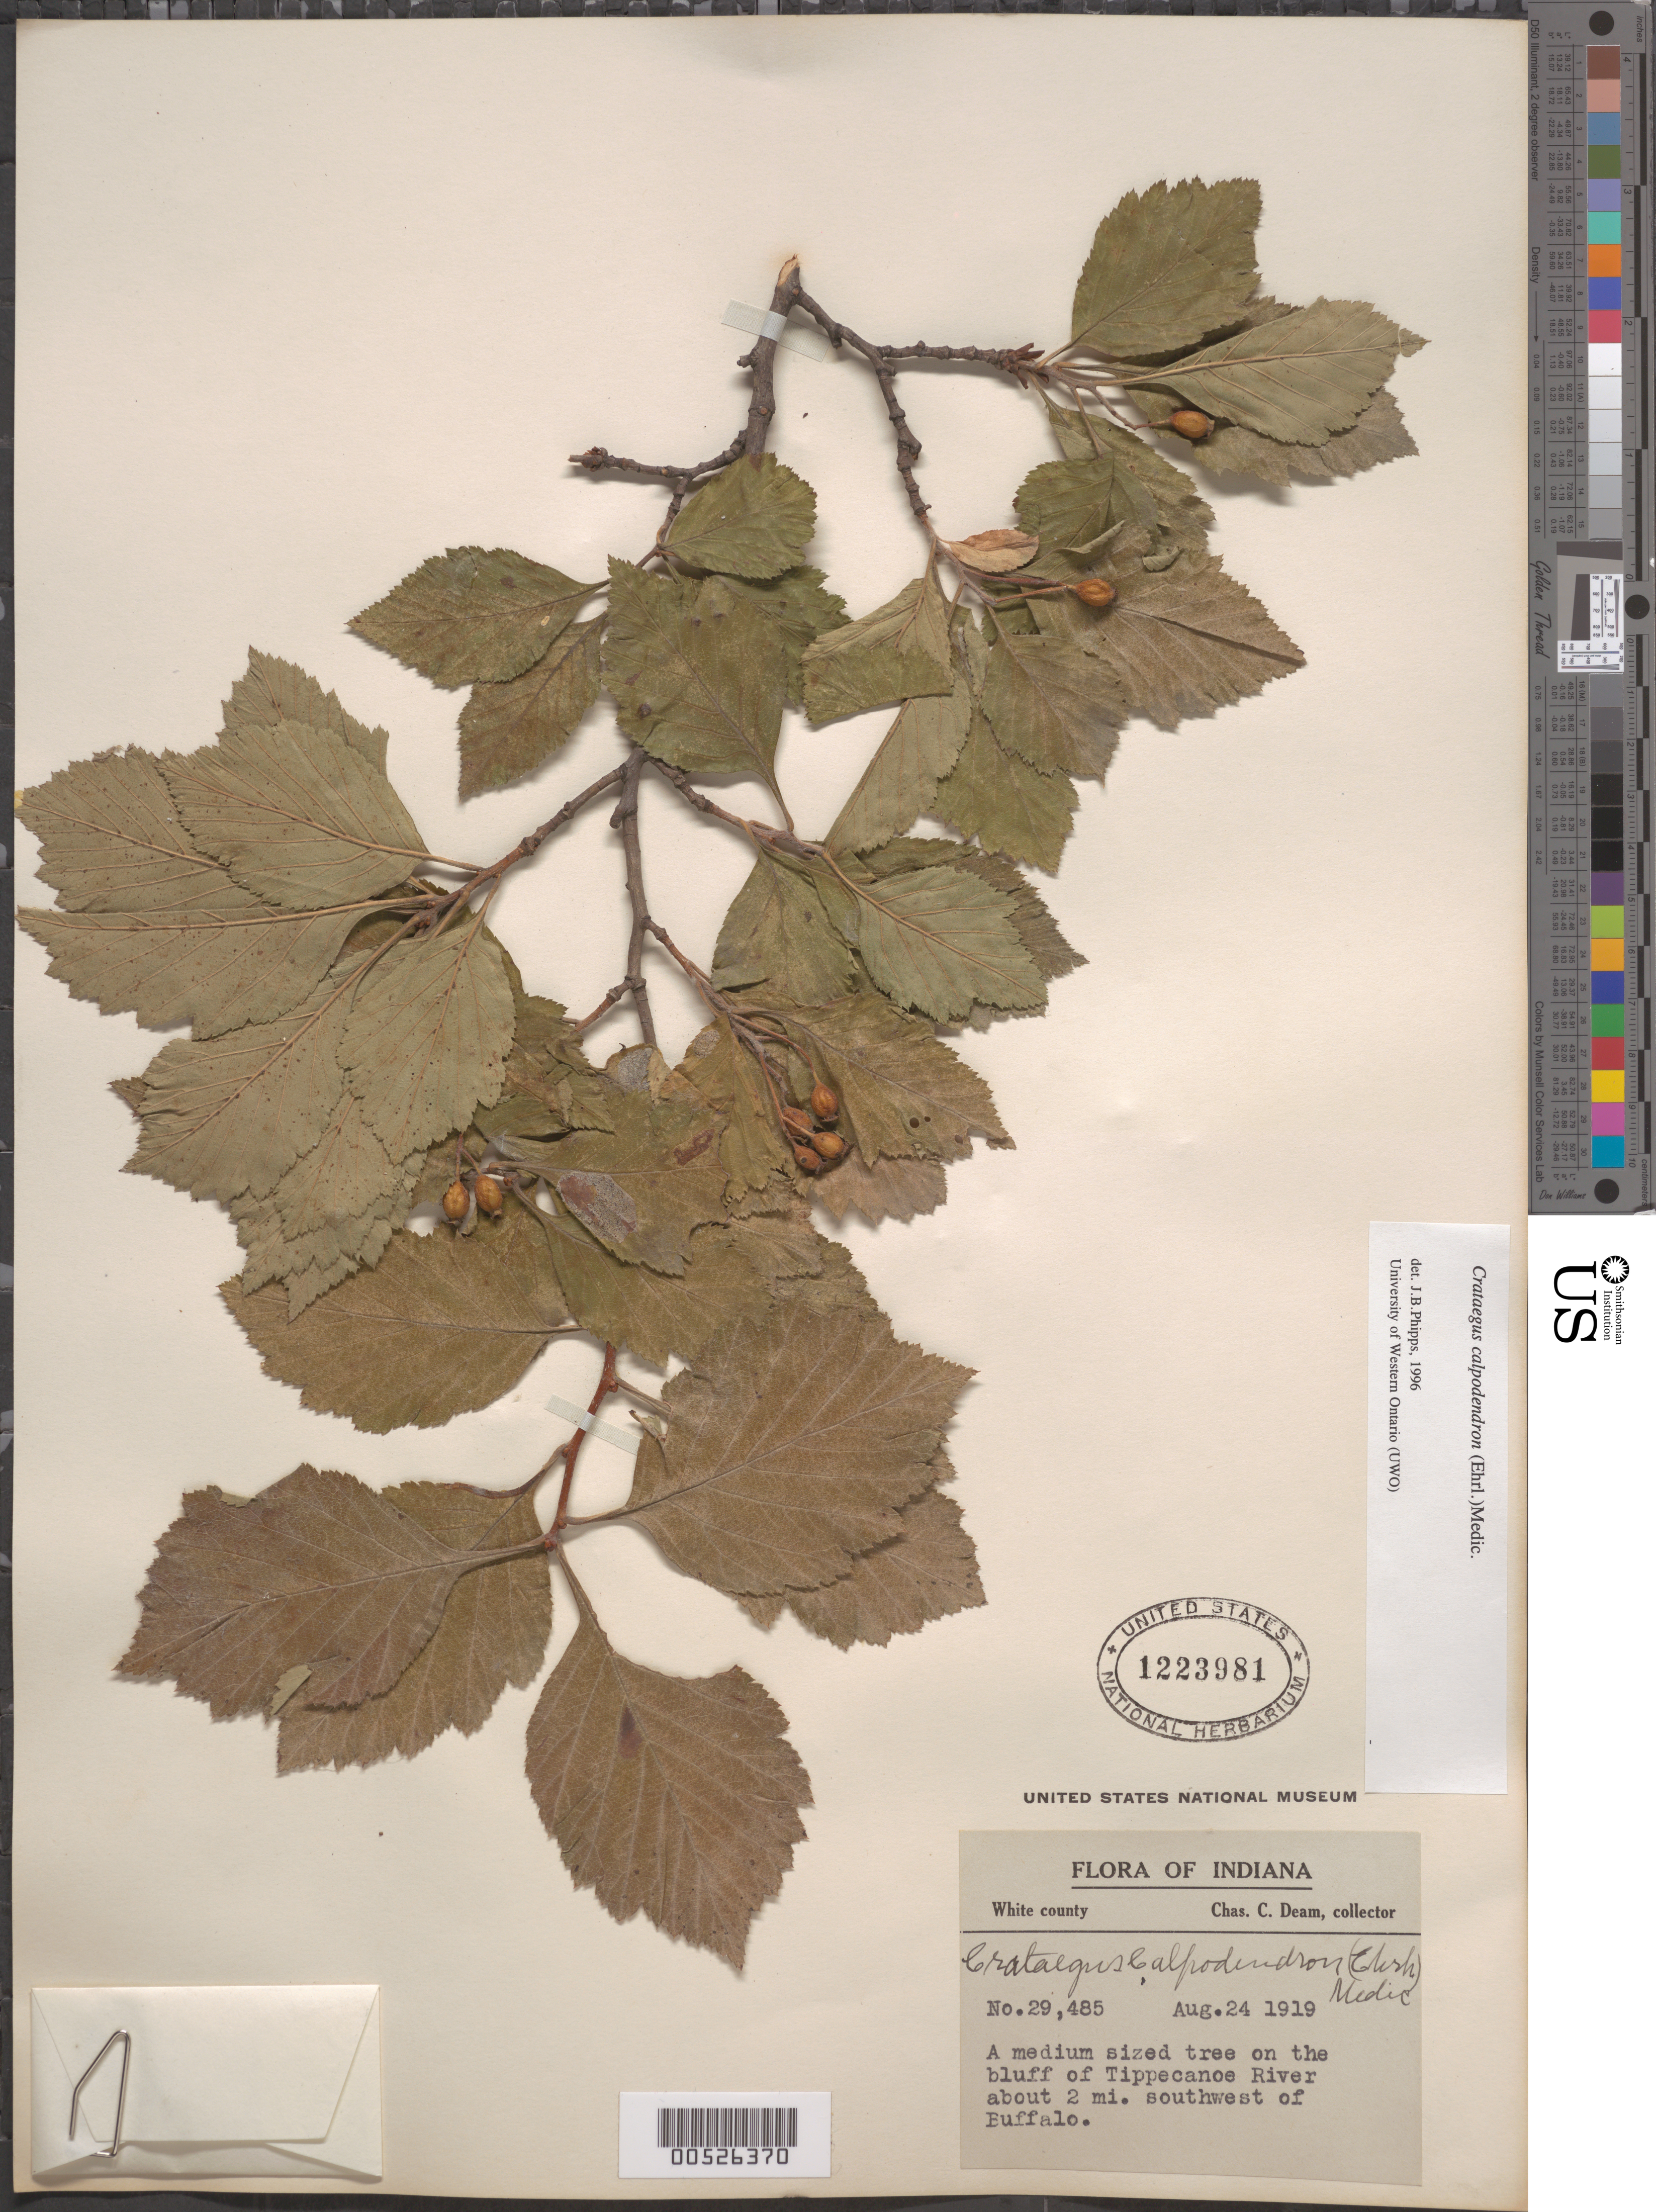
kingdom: Plantae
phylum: Tracheophyta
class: Magnoliopsida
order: Rosales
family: Rosaceae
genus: Crataegus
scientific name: Crataegus calpodendron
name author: (Ehrh.) Medik.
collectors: C. C. Deam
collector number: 29485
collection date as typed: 24 Aug 1919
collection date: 1919-08-24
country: United States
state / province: Indiana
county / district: White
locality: Tippicanoe River about 2 mi. SW of Buffalo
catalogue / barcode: US 1223981